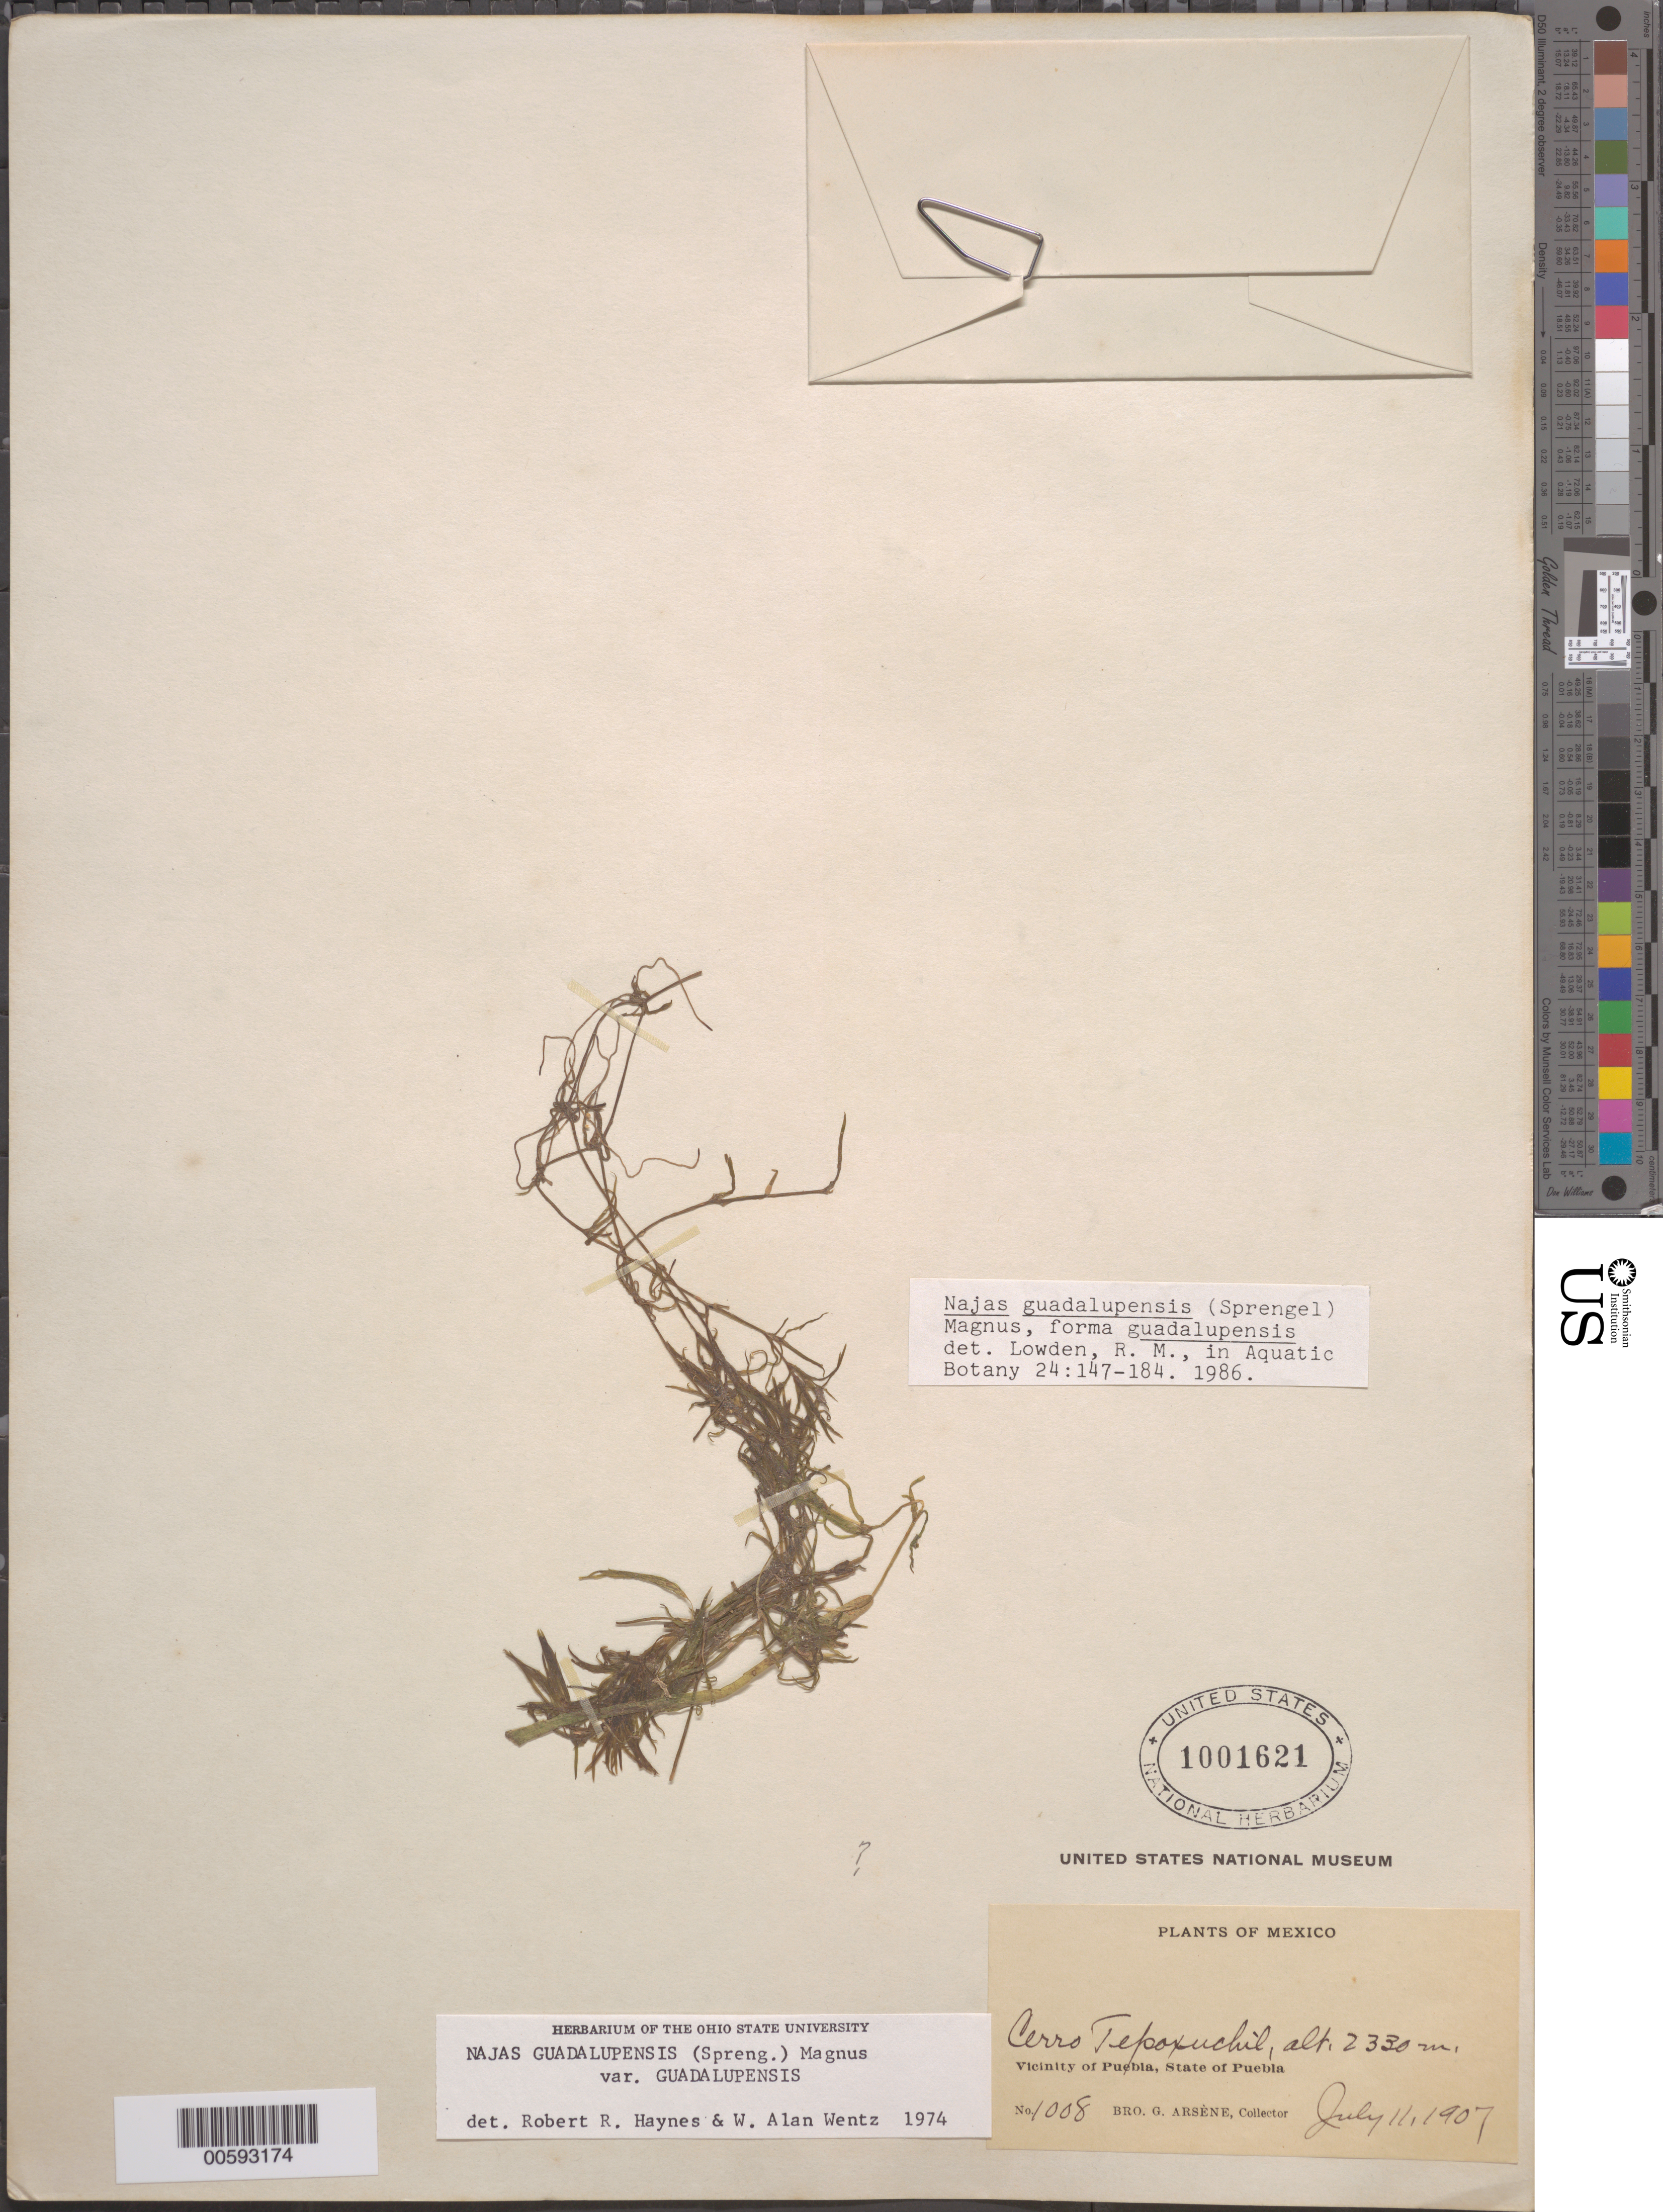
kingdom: Plantae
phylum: Tracheophyta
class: Liliopsida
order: Alismatales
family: Hydrocharitaceae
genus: Najas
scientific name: Najas guadalupensis var. guadalupensis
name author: (Spreng.) Magnus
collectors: Bro. G. Arsène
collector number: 1008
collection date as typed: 11 Jul 1907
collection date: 1907-07-11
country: Mexico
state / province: Puebla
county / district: Puebla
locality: Puebla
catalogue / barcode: US 1001621